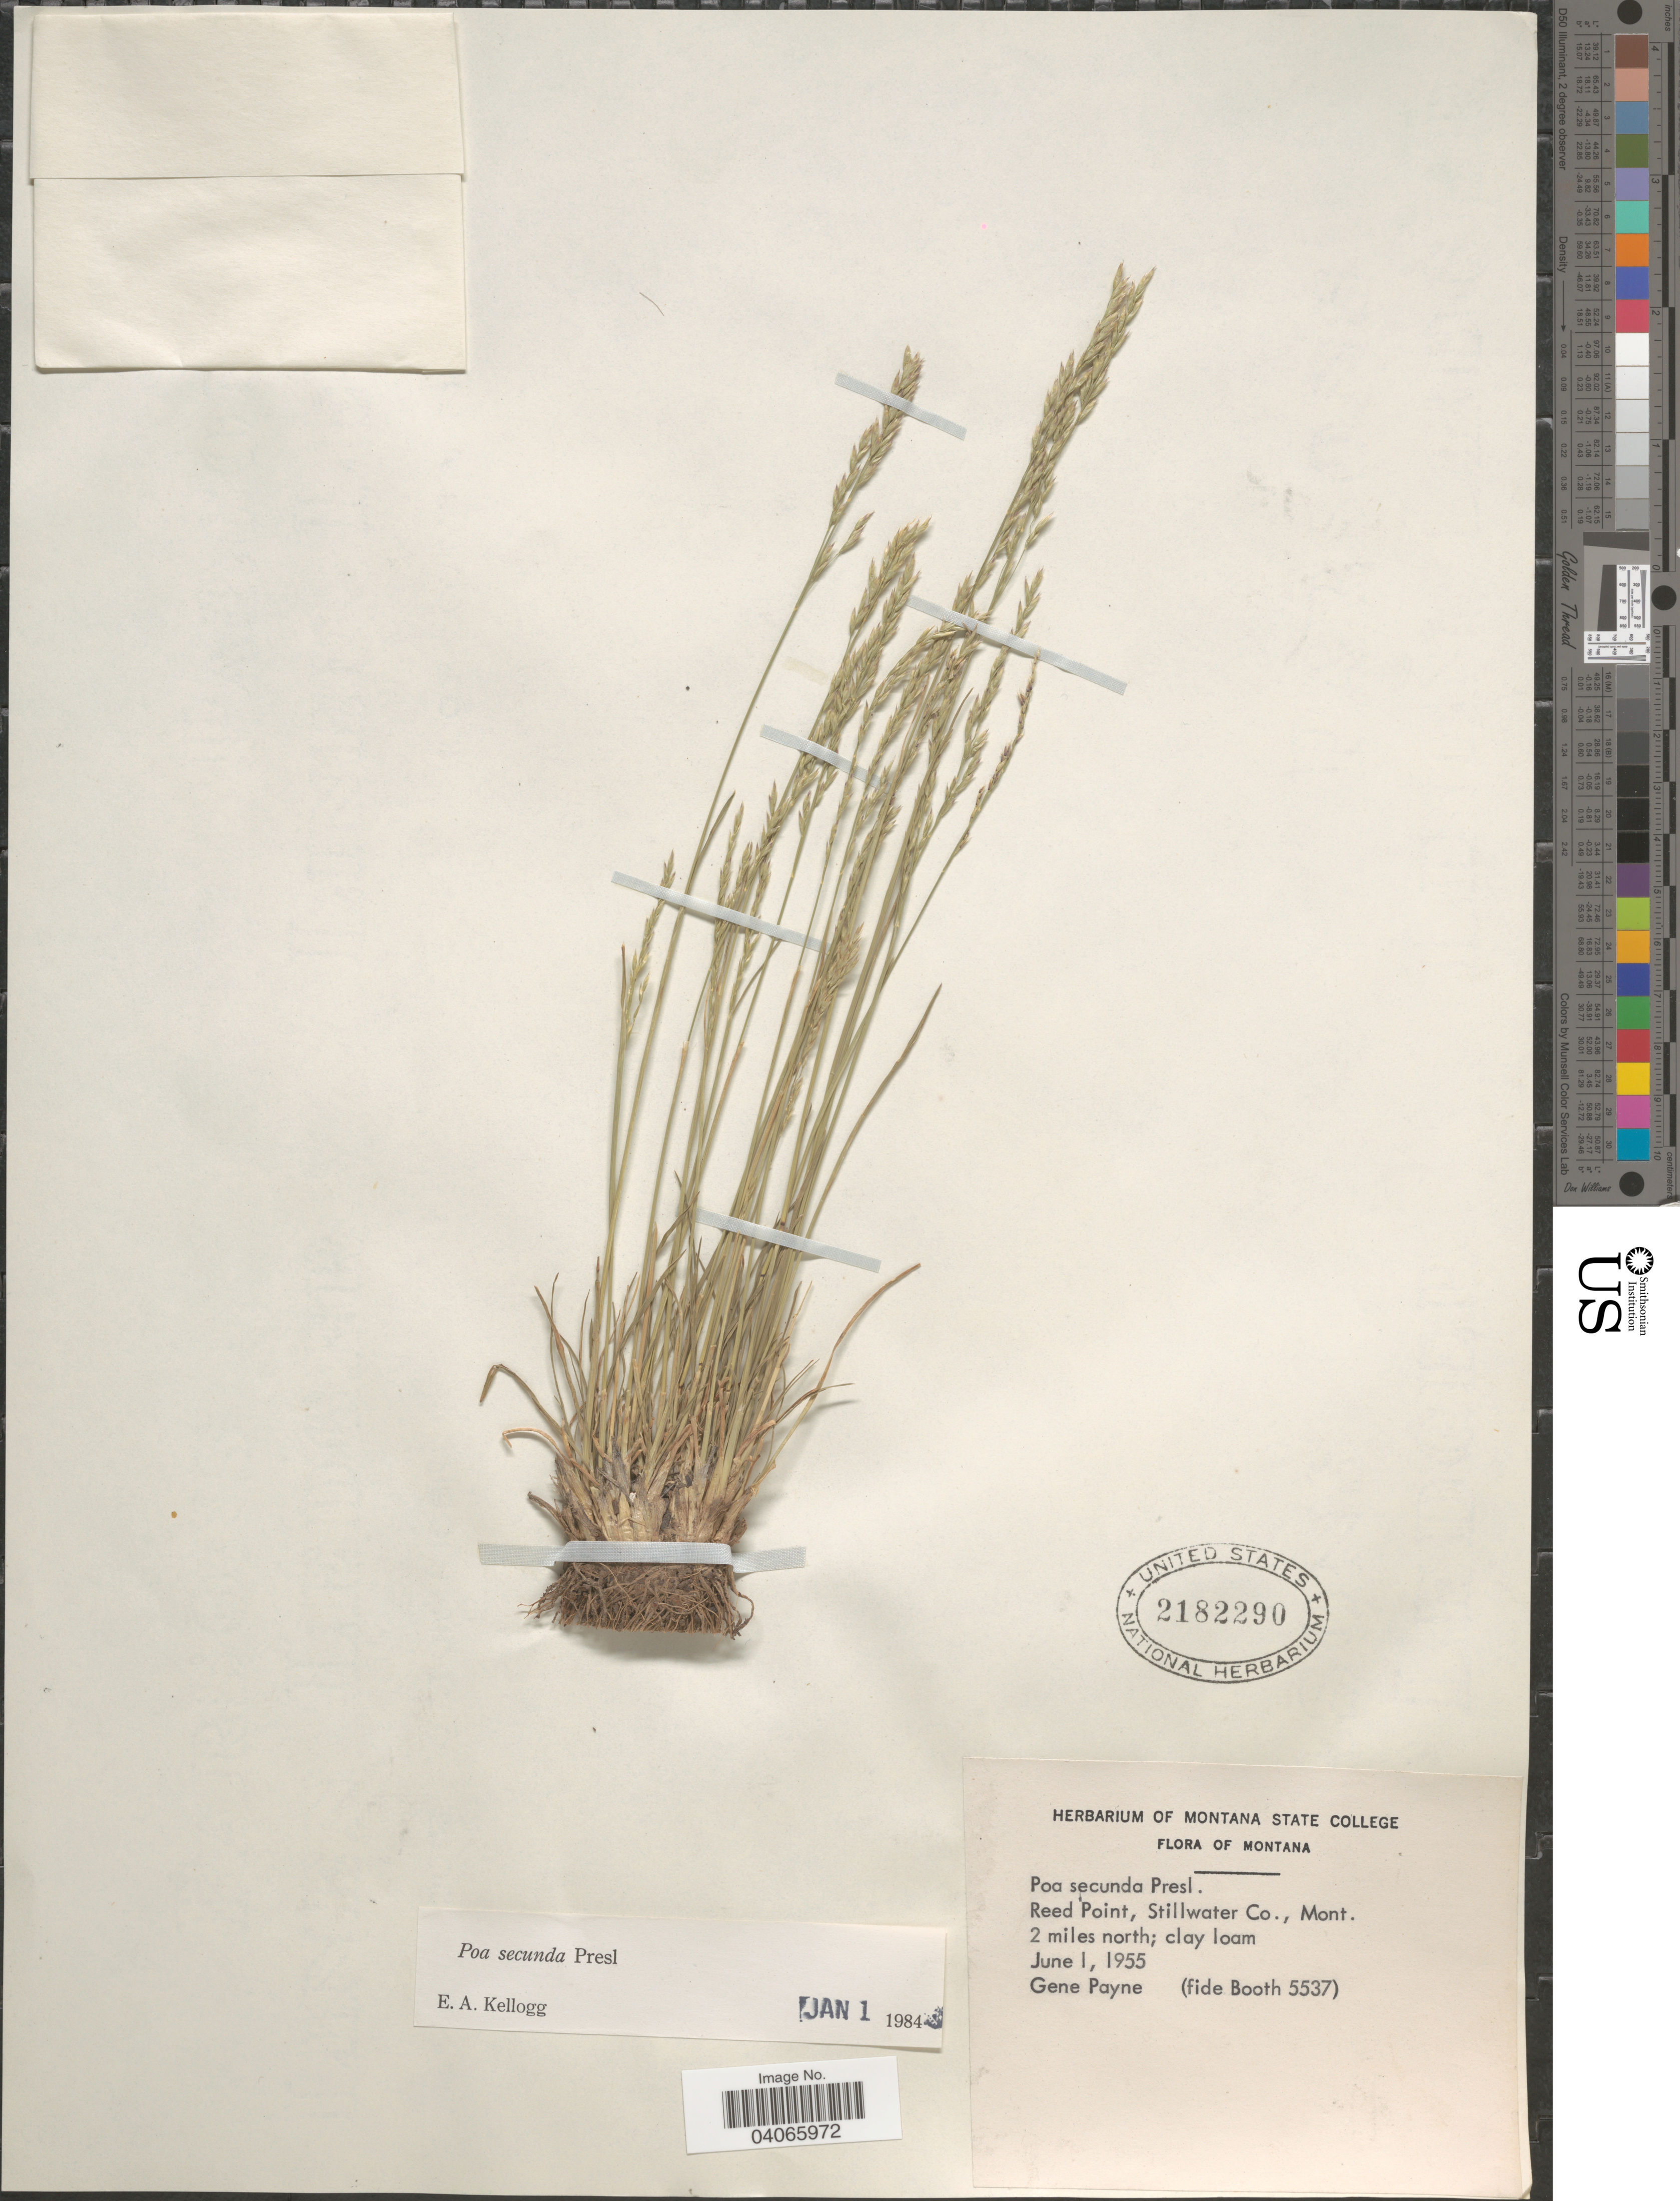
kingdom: Plantae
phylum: Tracheophyta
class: Liliopsida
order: Poales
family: Poaceae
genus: Poa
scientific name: Poa secunda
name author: J. Presl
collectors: G. Payne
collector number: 5537?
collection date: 1955-06-01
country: United States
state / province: Montana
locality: Reed Point, Stillwater Co. 2 miles north.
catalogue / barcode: US 2182290